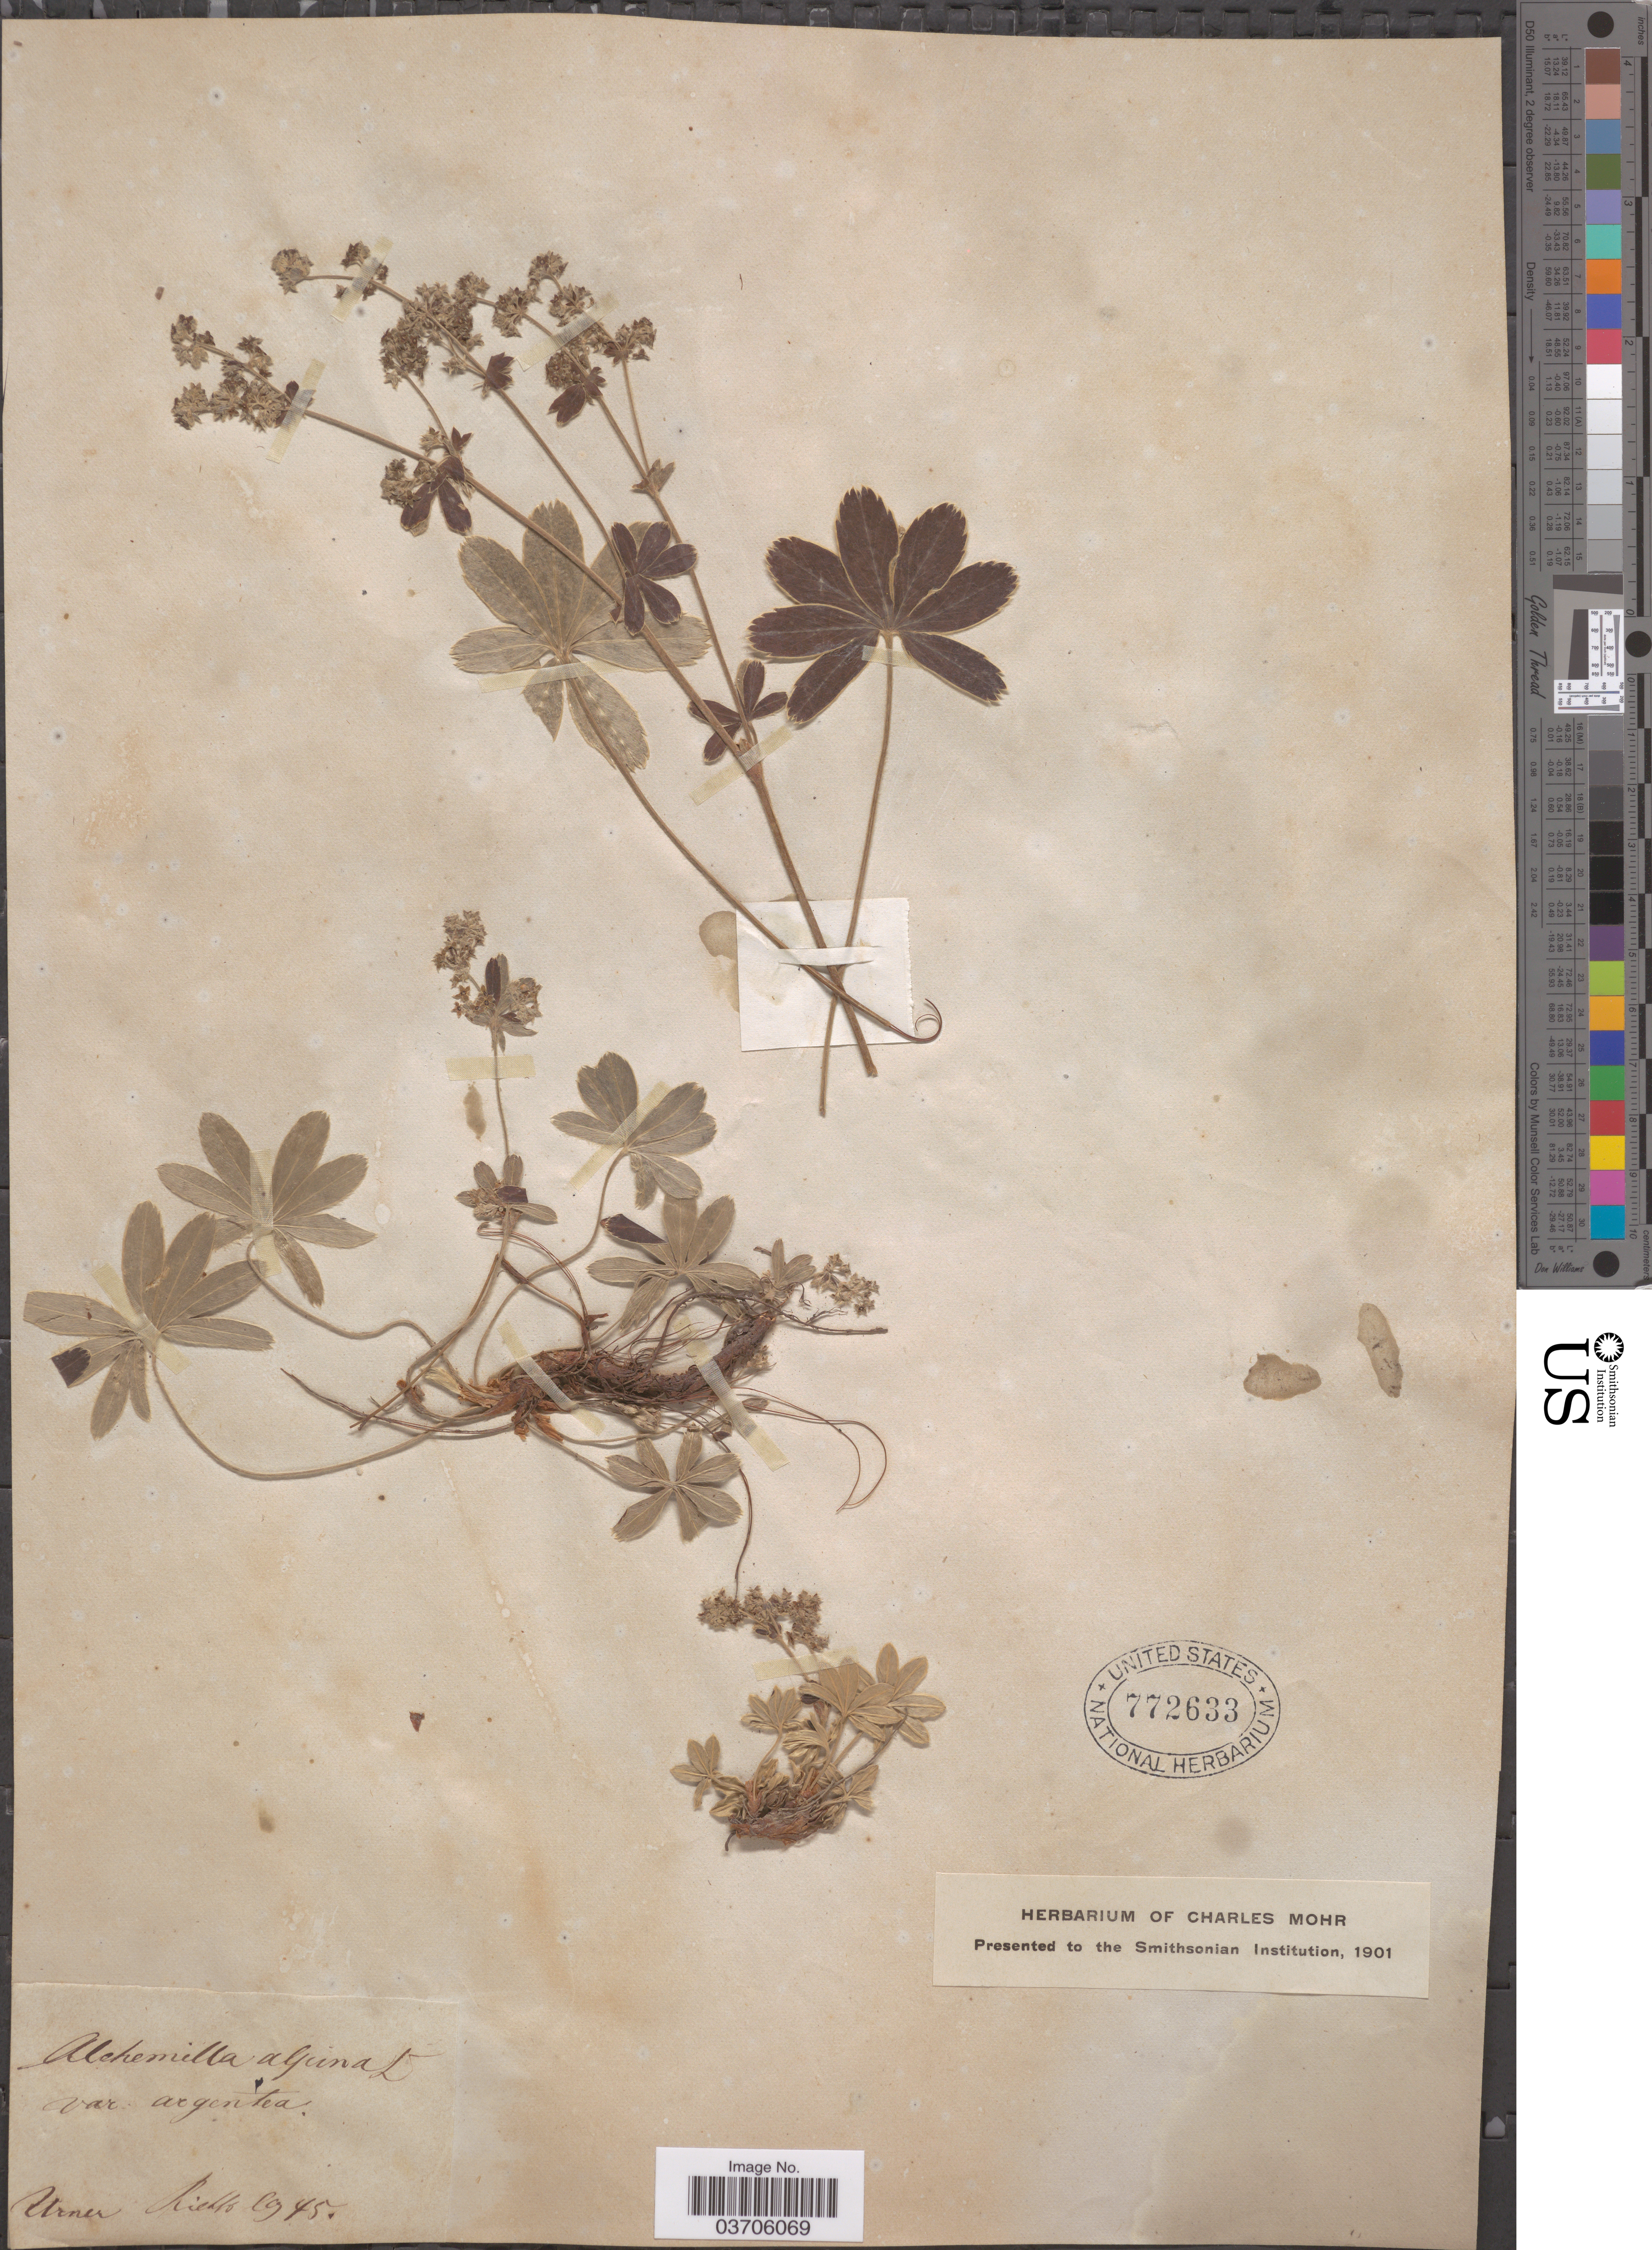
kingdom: Plantae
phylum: Tracheophyta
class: Magnoliopsida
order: Rosales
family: Rosaceae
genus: Alchemilla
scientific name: Alchemilla alpina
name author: L.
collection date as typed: Transcribed d/m/y: //45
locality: Urner [interpreted] [unsure placement].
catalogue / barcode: US 772633